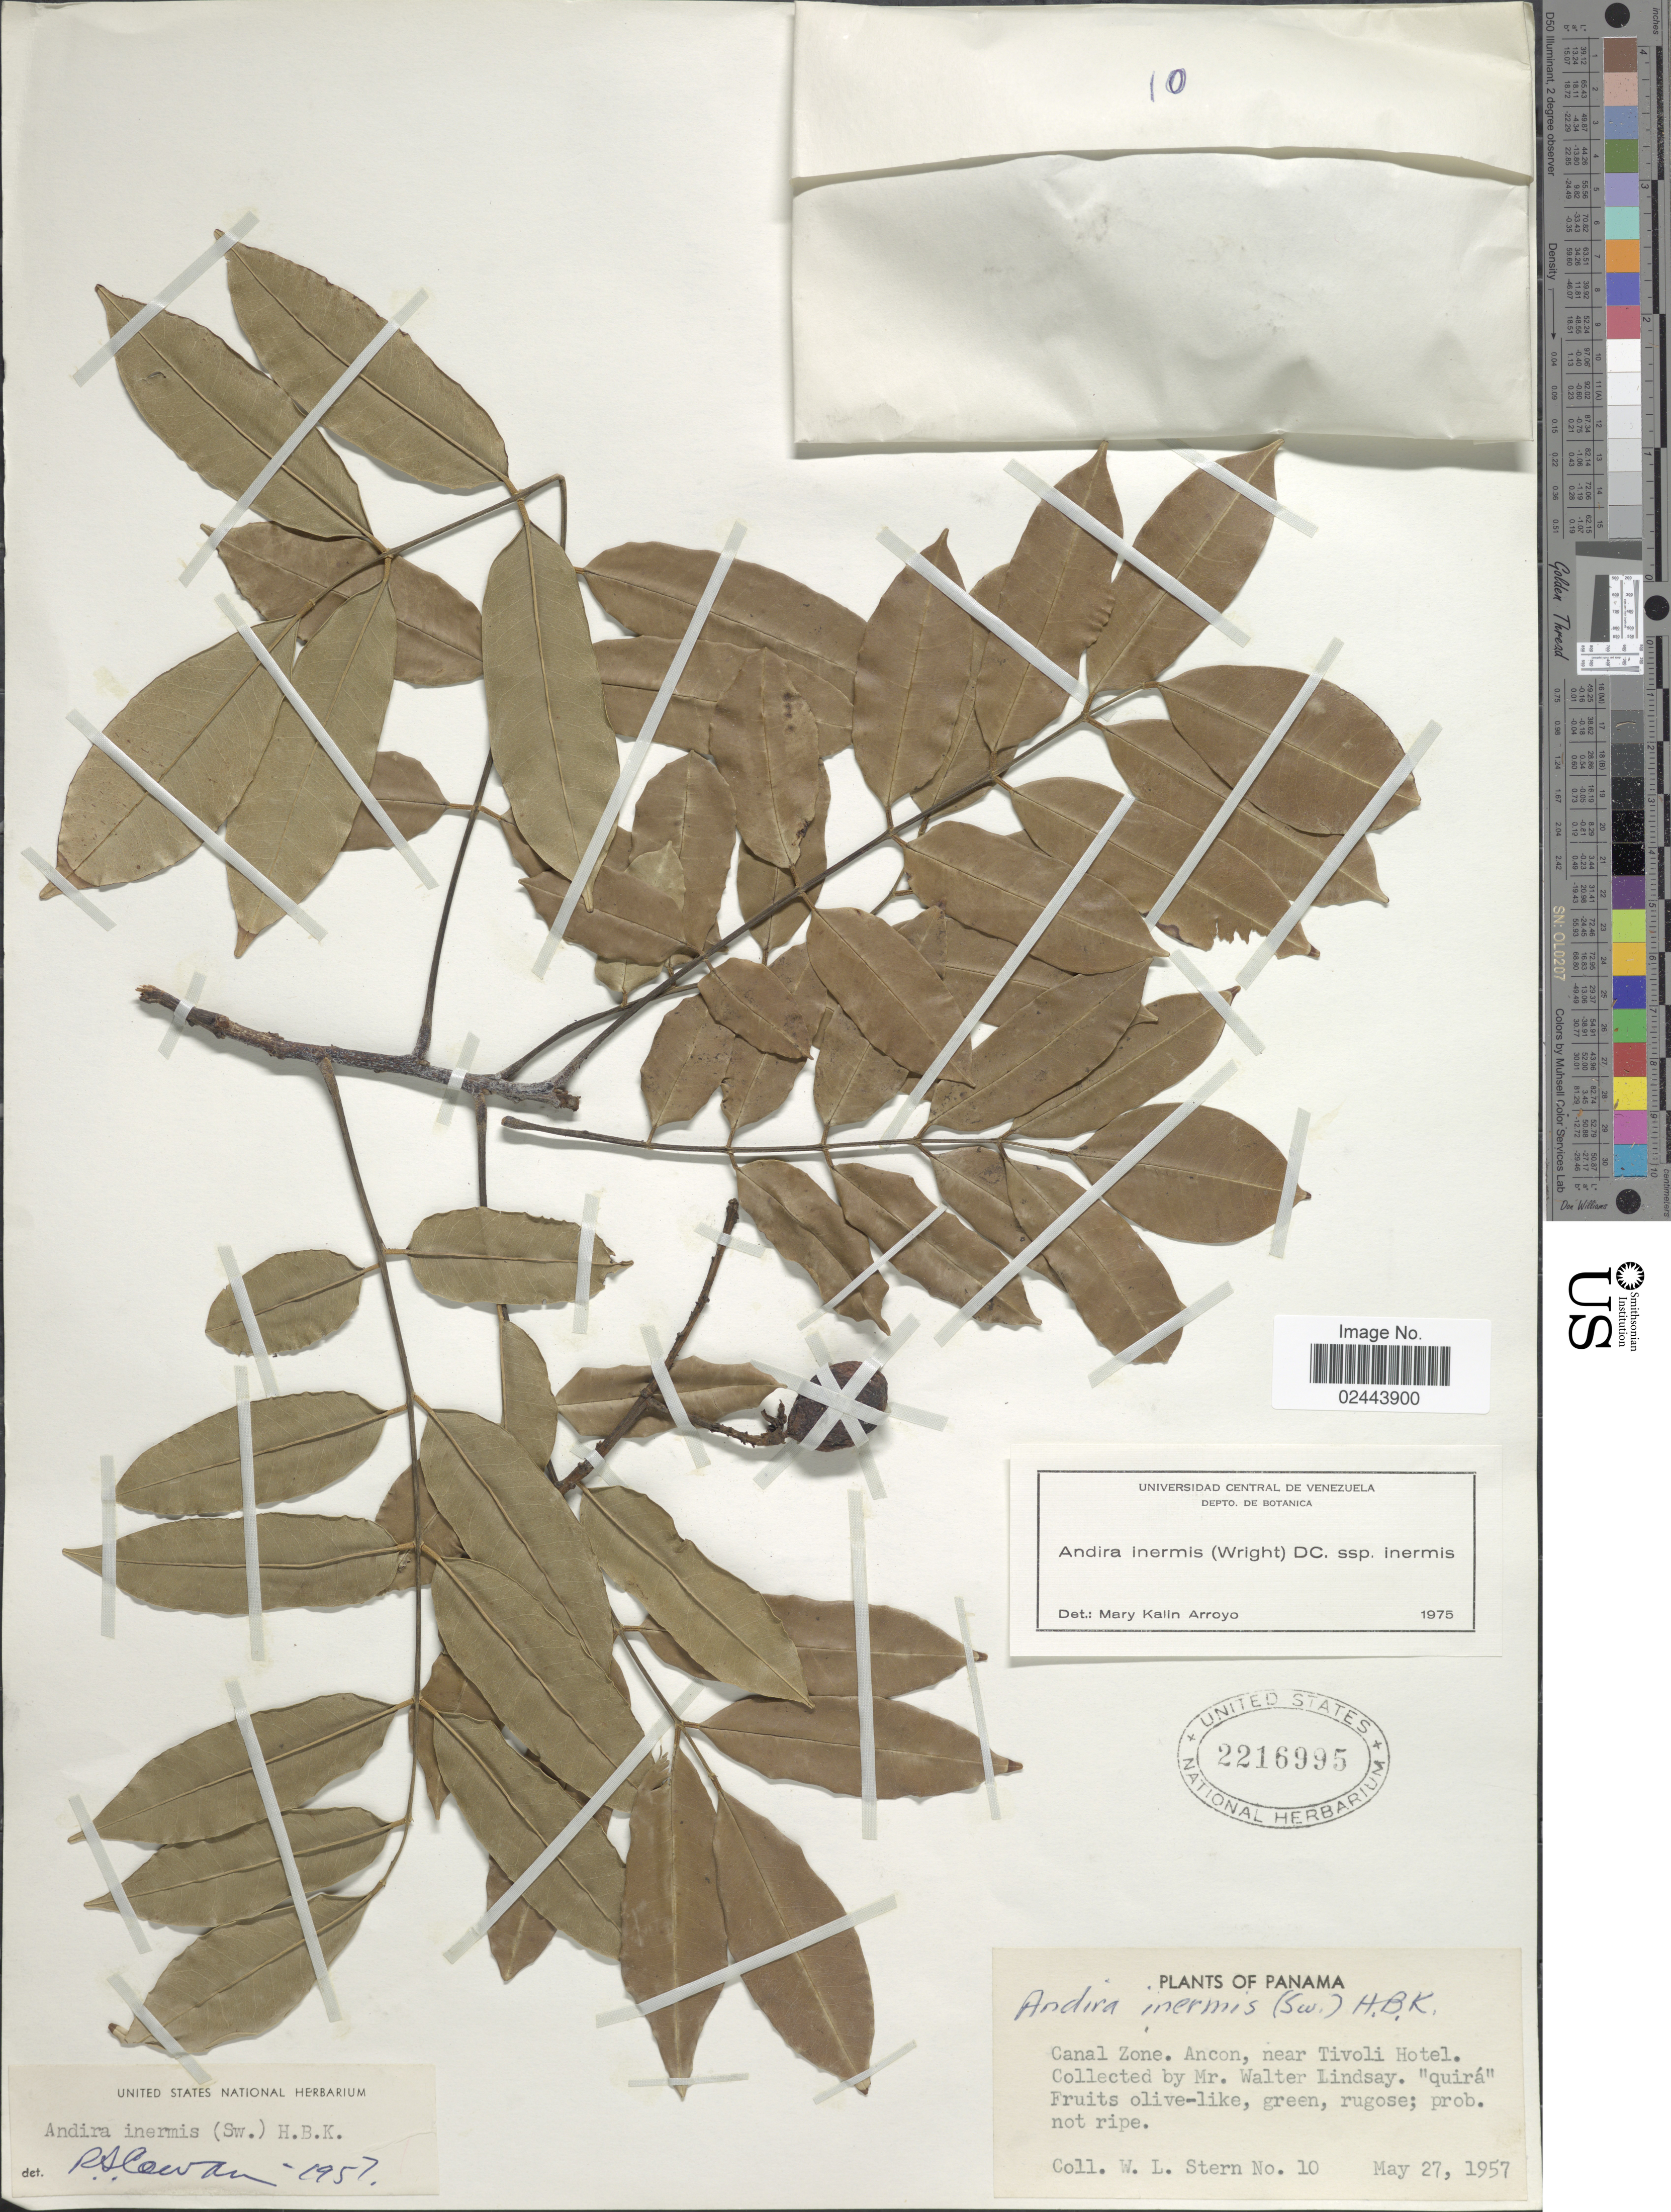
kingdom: Plantae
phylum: Tracheophyta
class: Magnoliopsida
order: Fabales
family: Fabaceae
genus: Andira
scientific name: Andira inermis subsp. inermis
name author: (W. Wright) Kunth ex DC.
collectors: W. L. Stern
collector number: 10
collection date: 1957-05-27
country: Panama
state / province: Colón / Panamá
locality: Canal Zone. Ancon, near Tivoli Hotel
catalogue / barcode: US 2216995